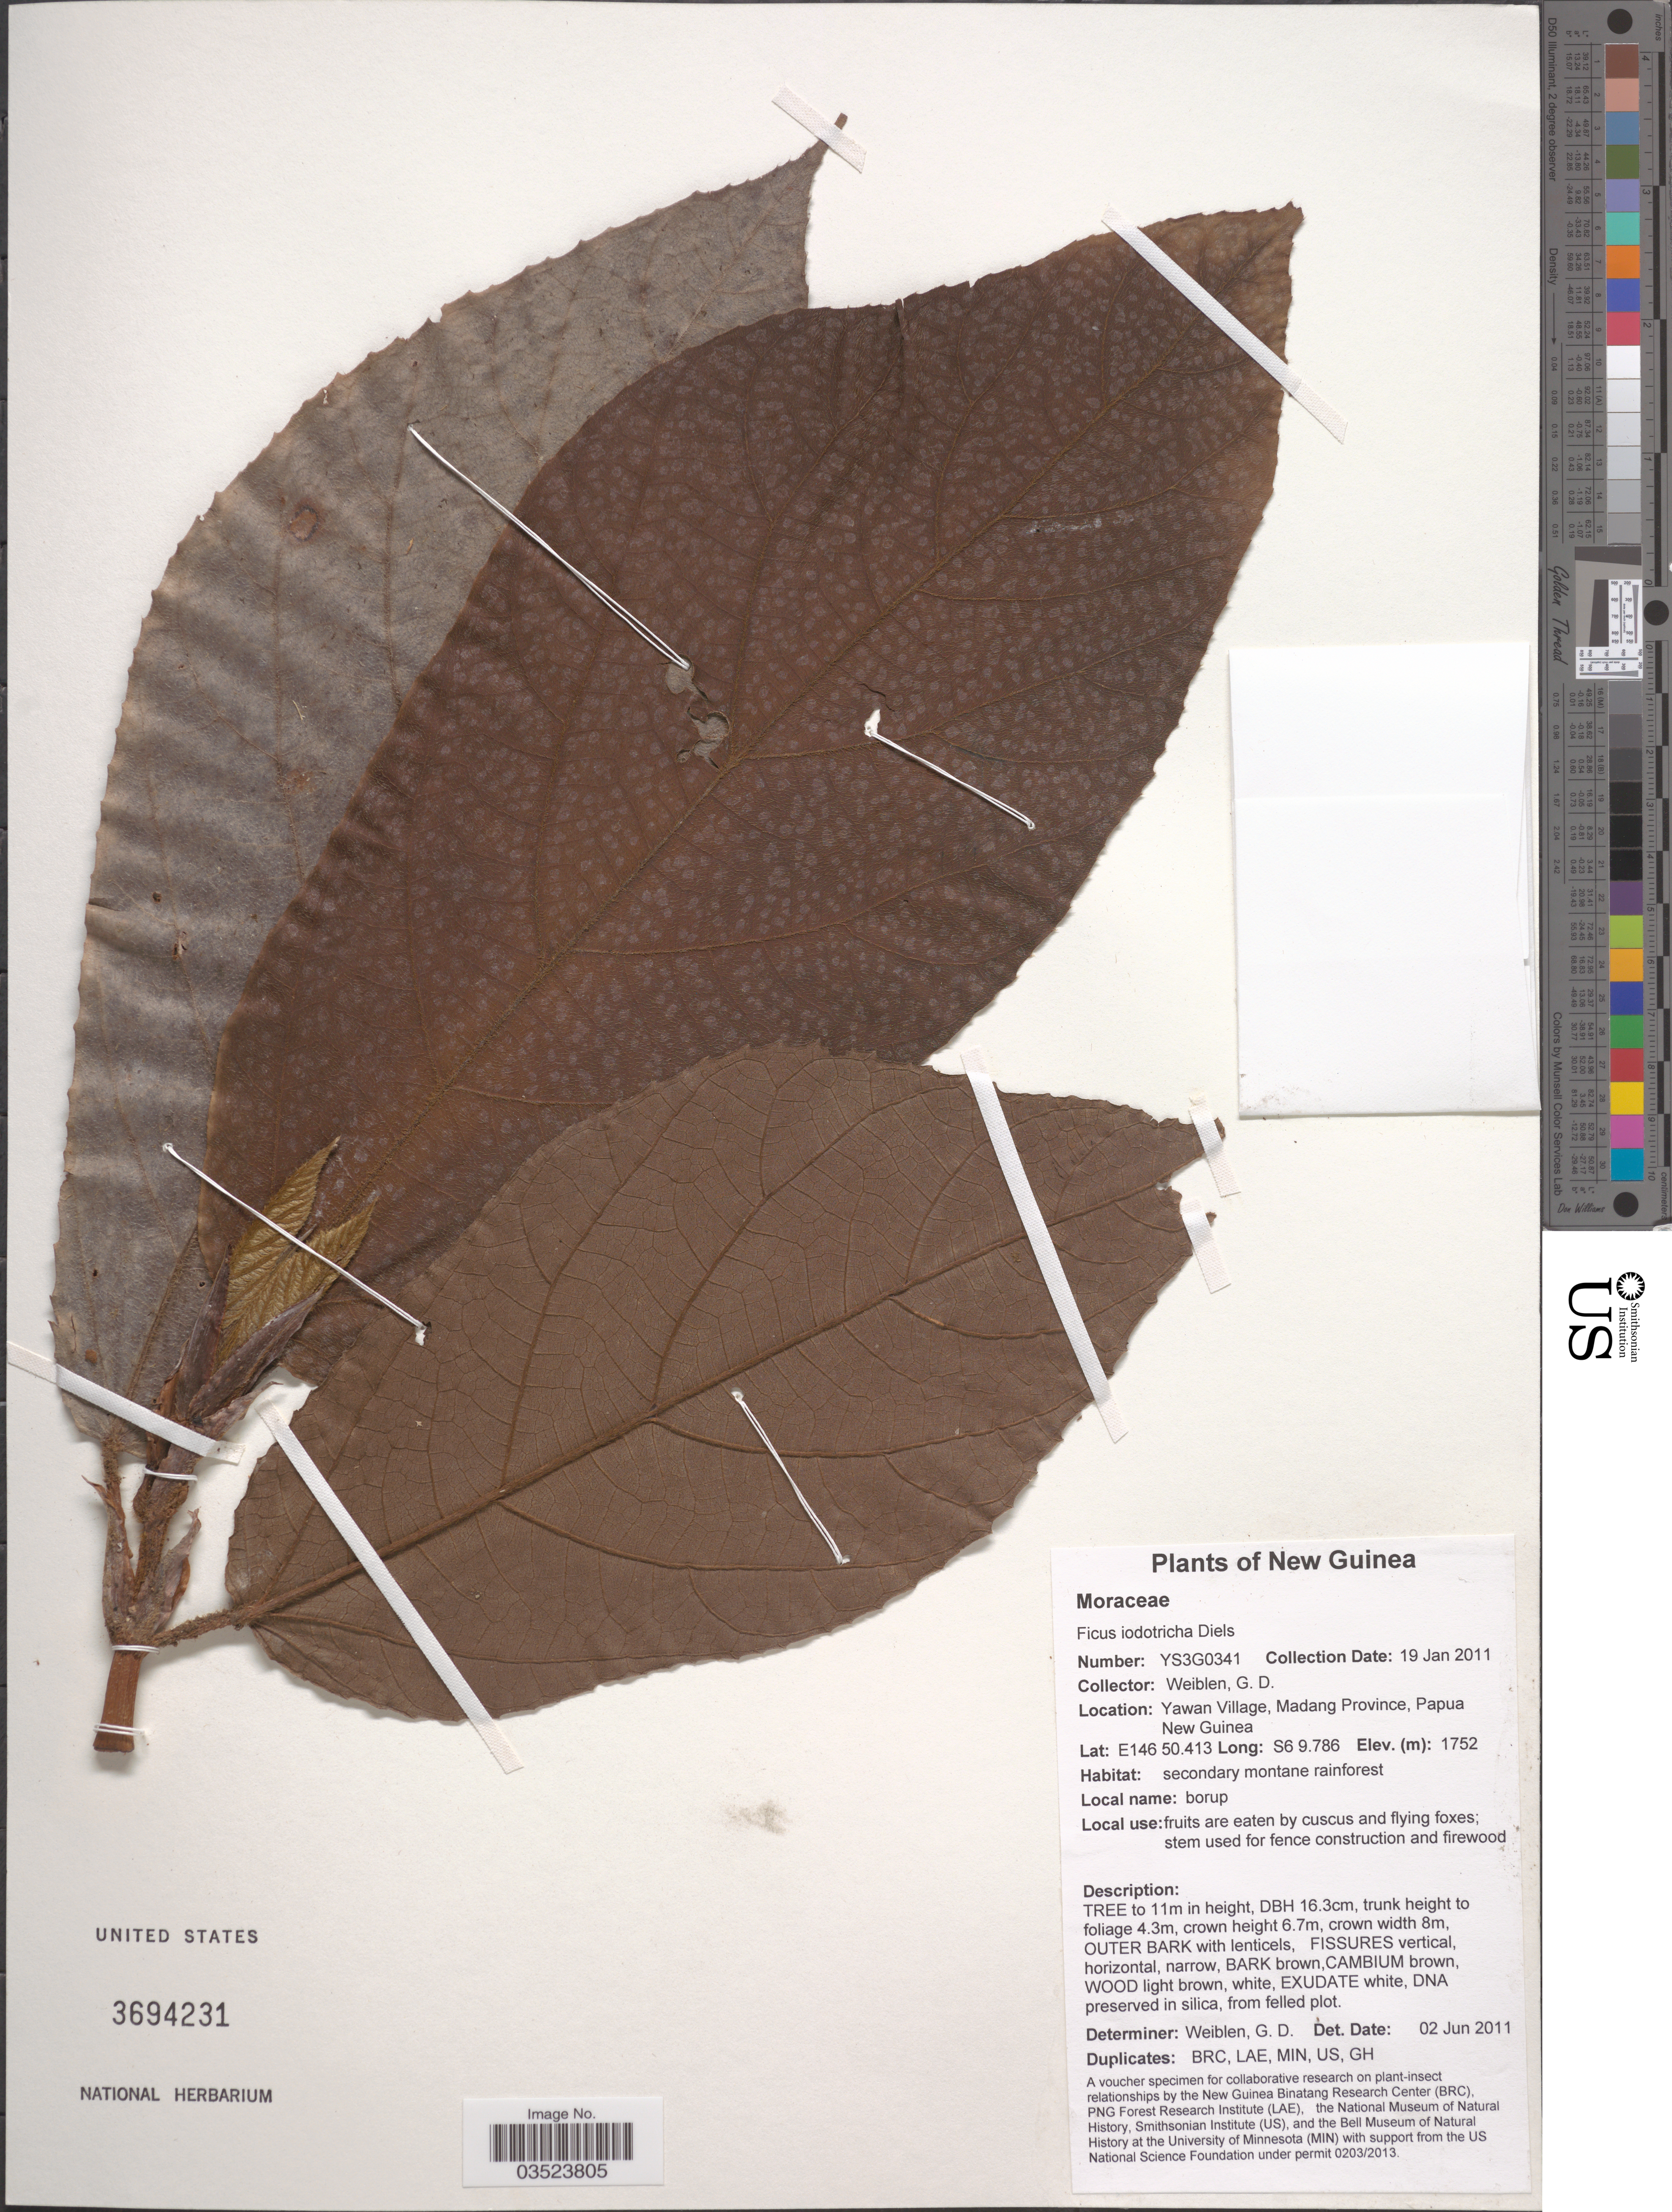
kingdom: Plantae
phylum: Tracheophyta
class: Magnoliopsida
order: Rosales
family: Moraceae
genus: Ficus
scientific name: Ficus iodotricha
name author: Diels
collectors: G. D. Weiblen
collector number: YS3G0341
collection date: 2011-01-19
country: Papua New Guinea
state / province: Madang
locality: Yawan Village. New Guinea.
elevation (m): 1752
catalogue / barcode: US 3694231